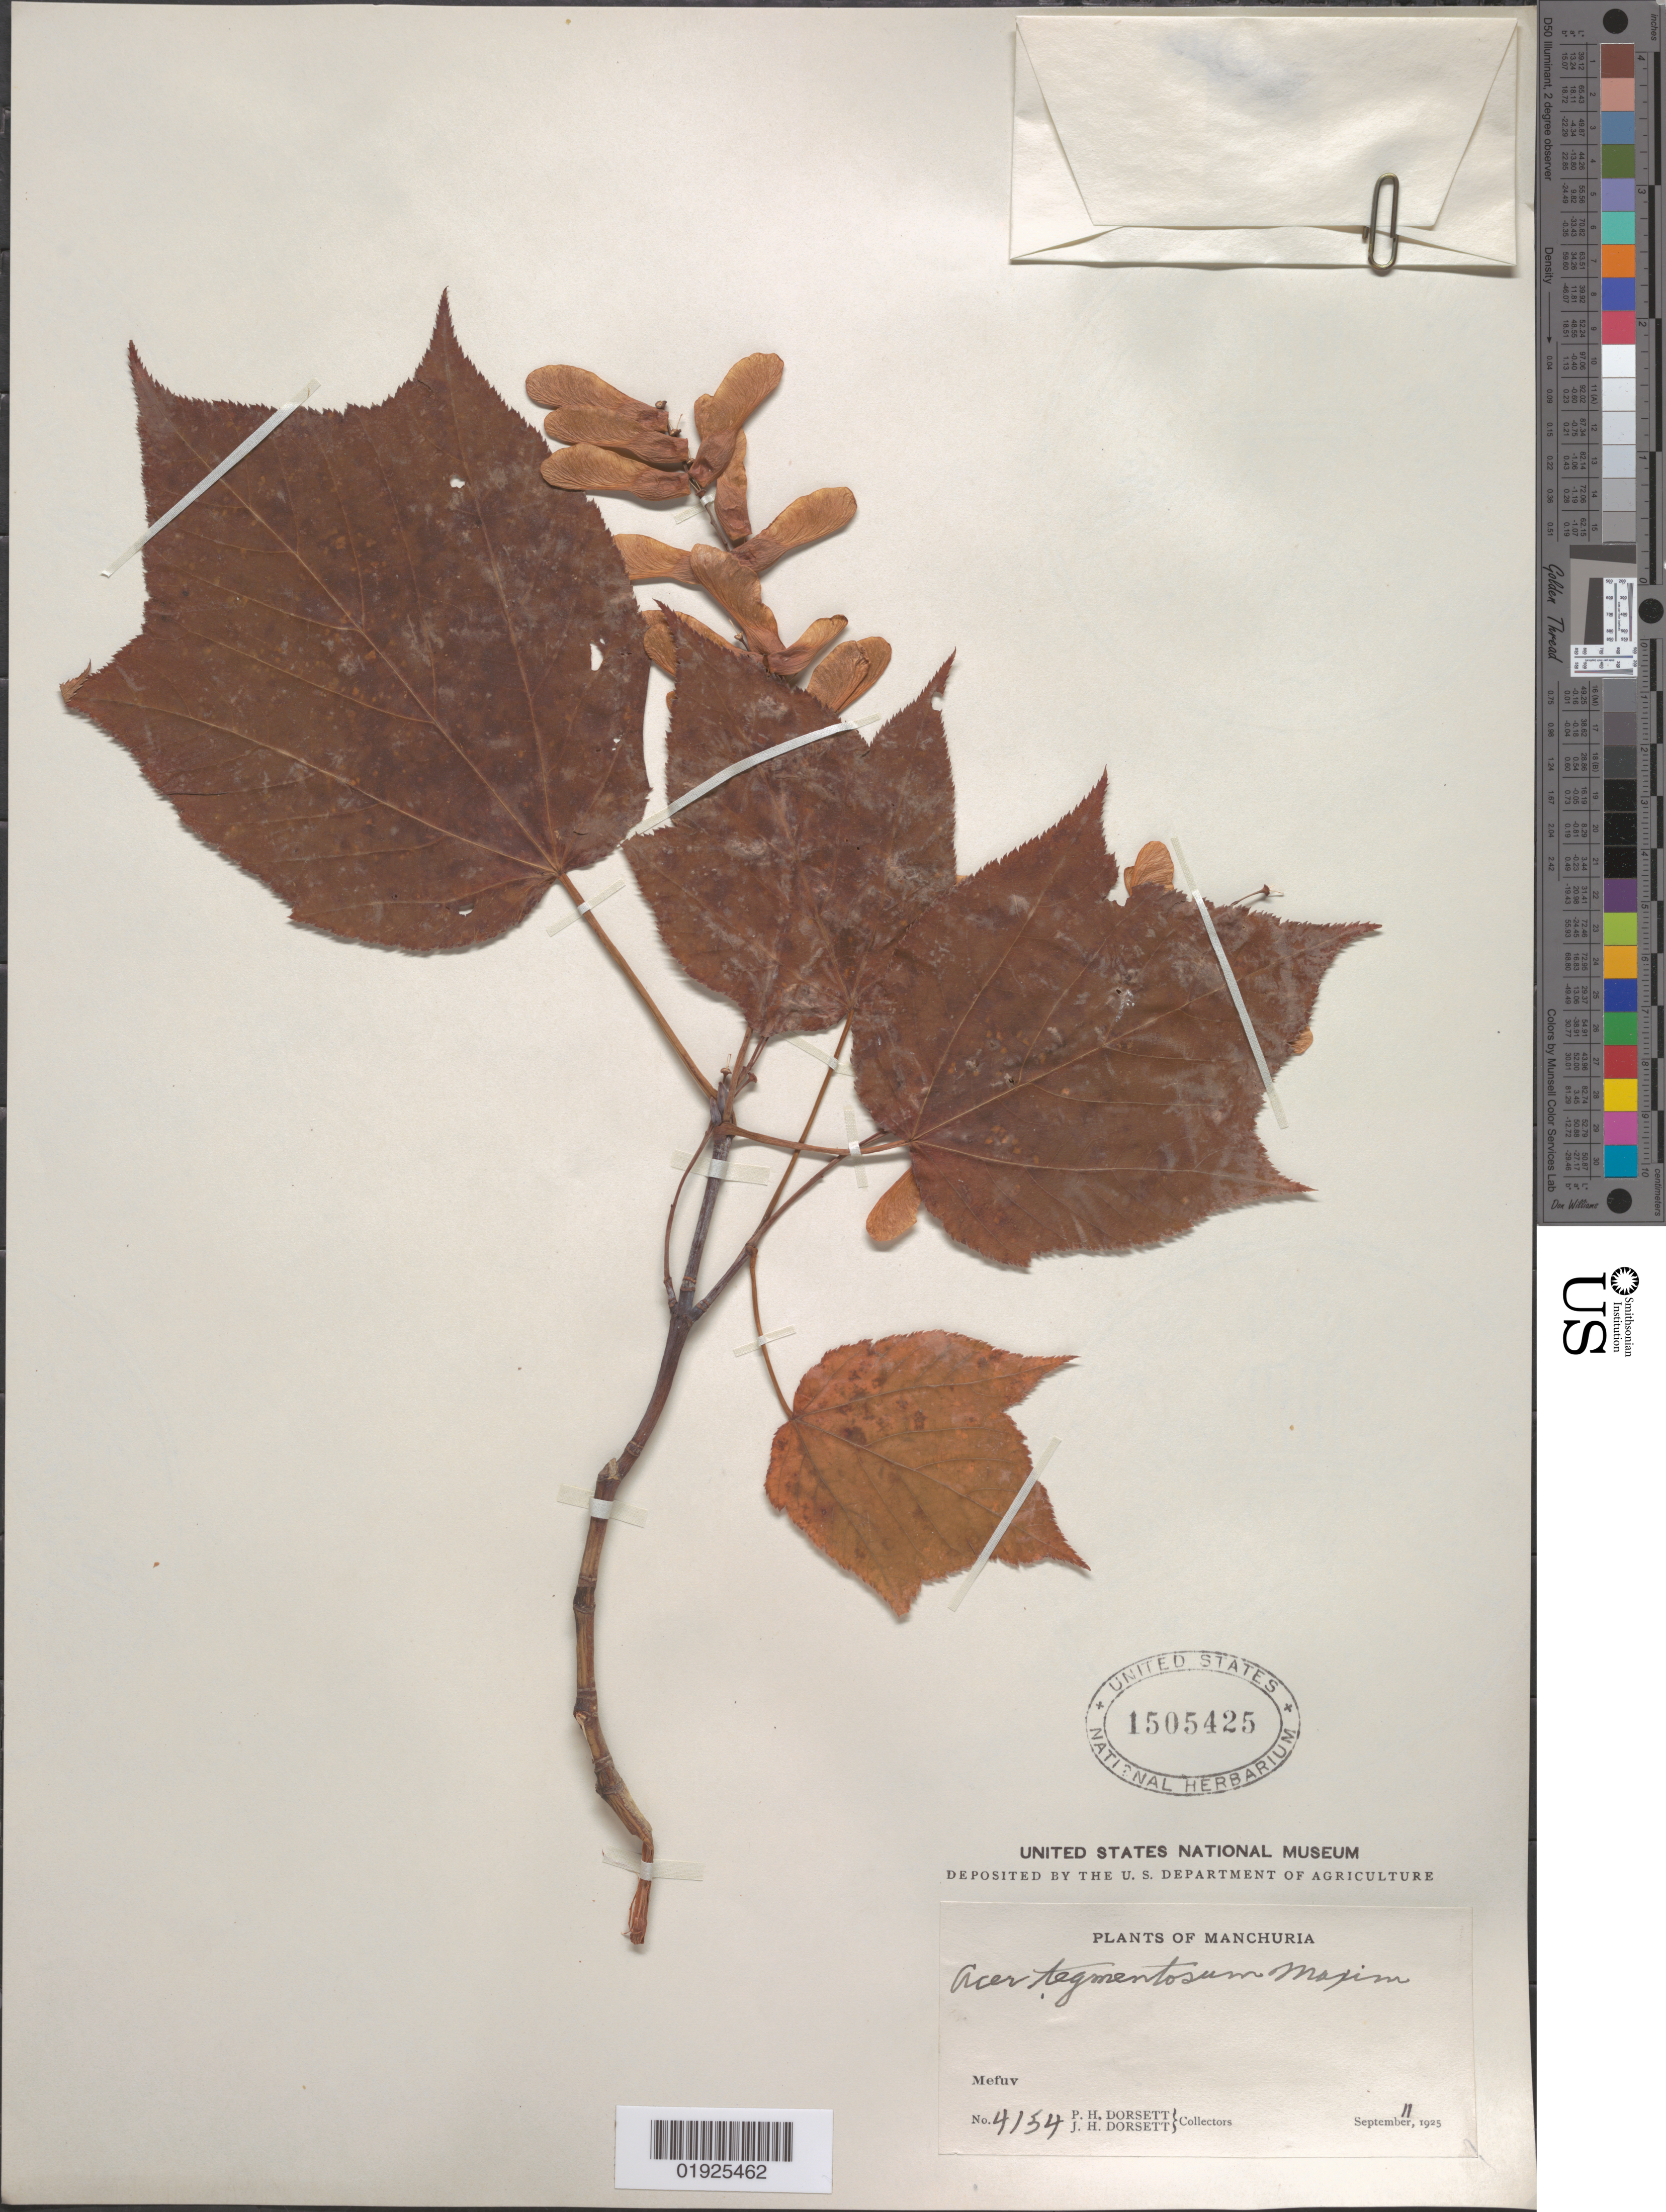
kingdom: Plantae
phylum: Tracheophyta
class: Magnoliopsida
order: Sapindales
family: Sapindaceae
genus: Acer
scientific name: Acer tegmentosum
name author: Maxim.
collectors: P. H. Dorsett & J. Dorsett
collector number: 4154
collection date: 1925-09-11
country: China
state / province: Manchuria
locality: Mefuv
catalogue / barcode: US 1505425